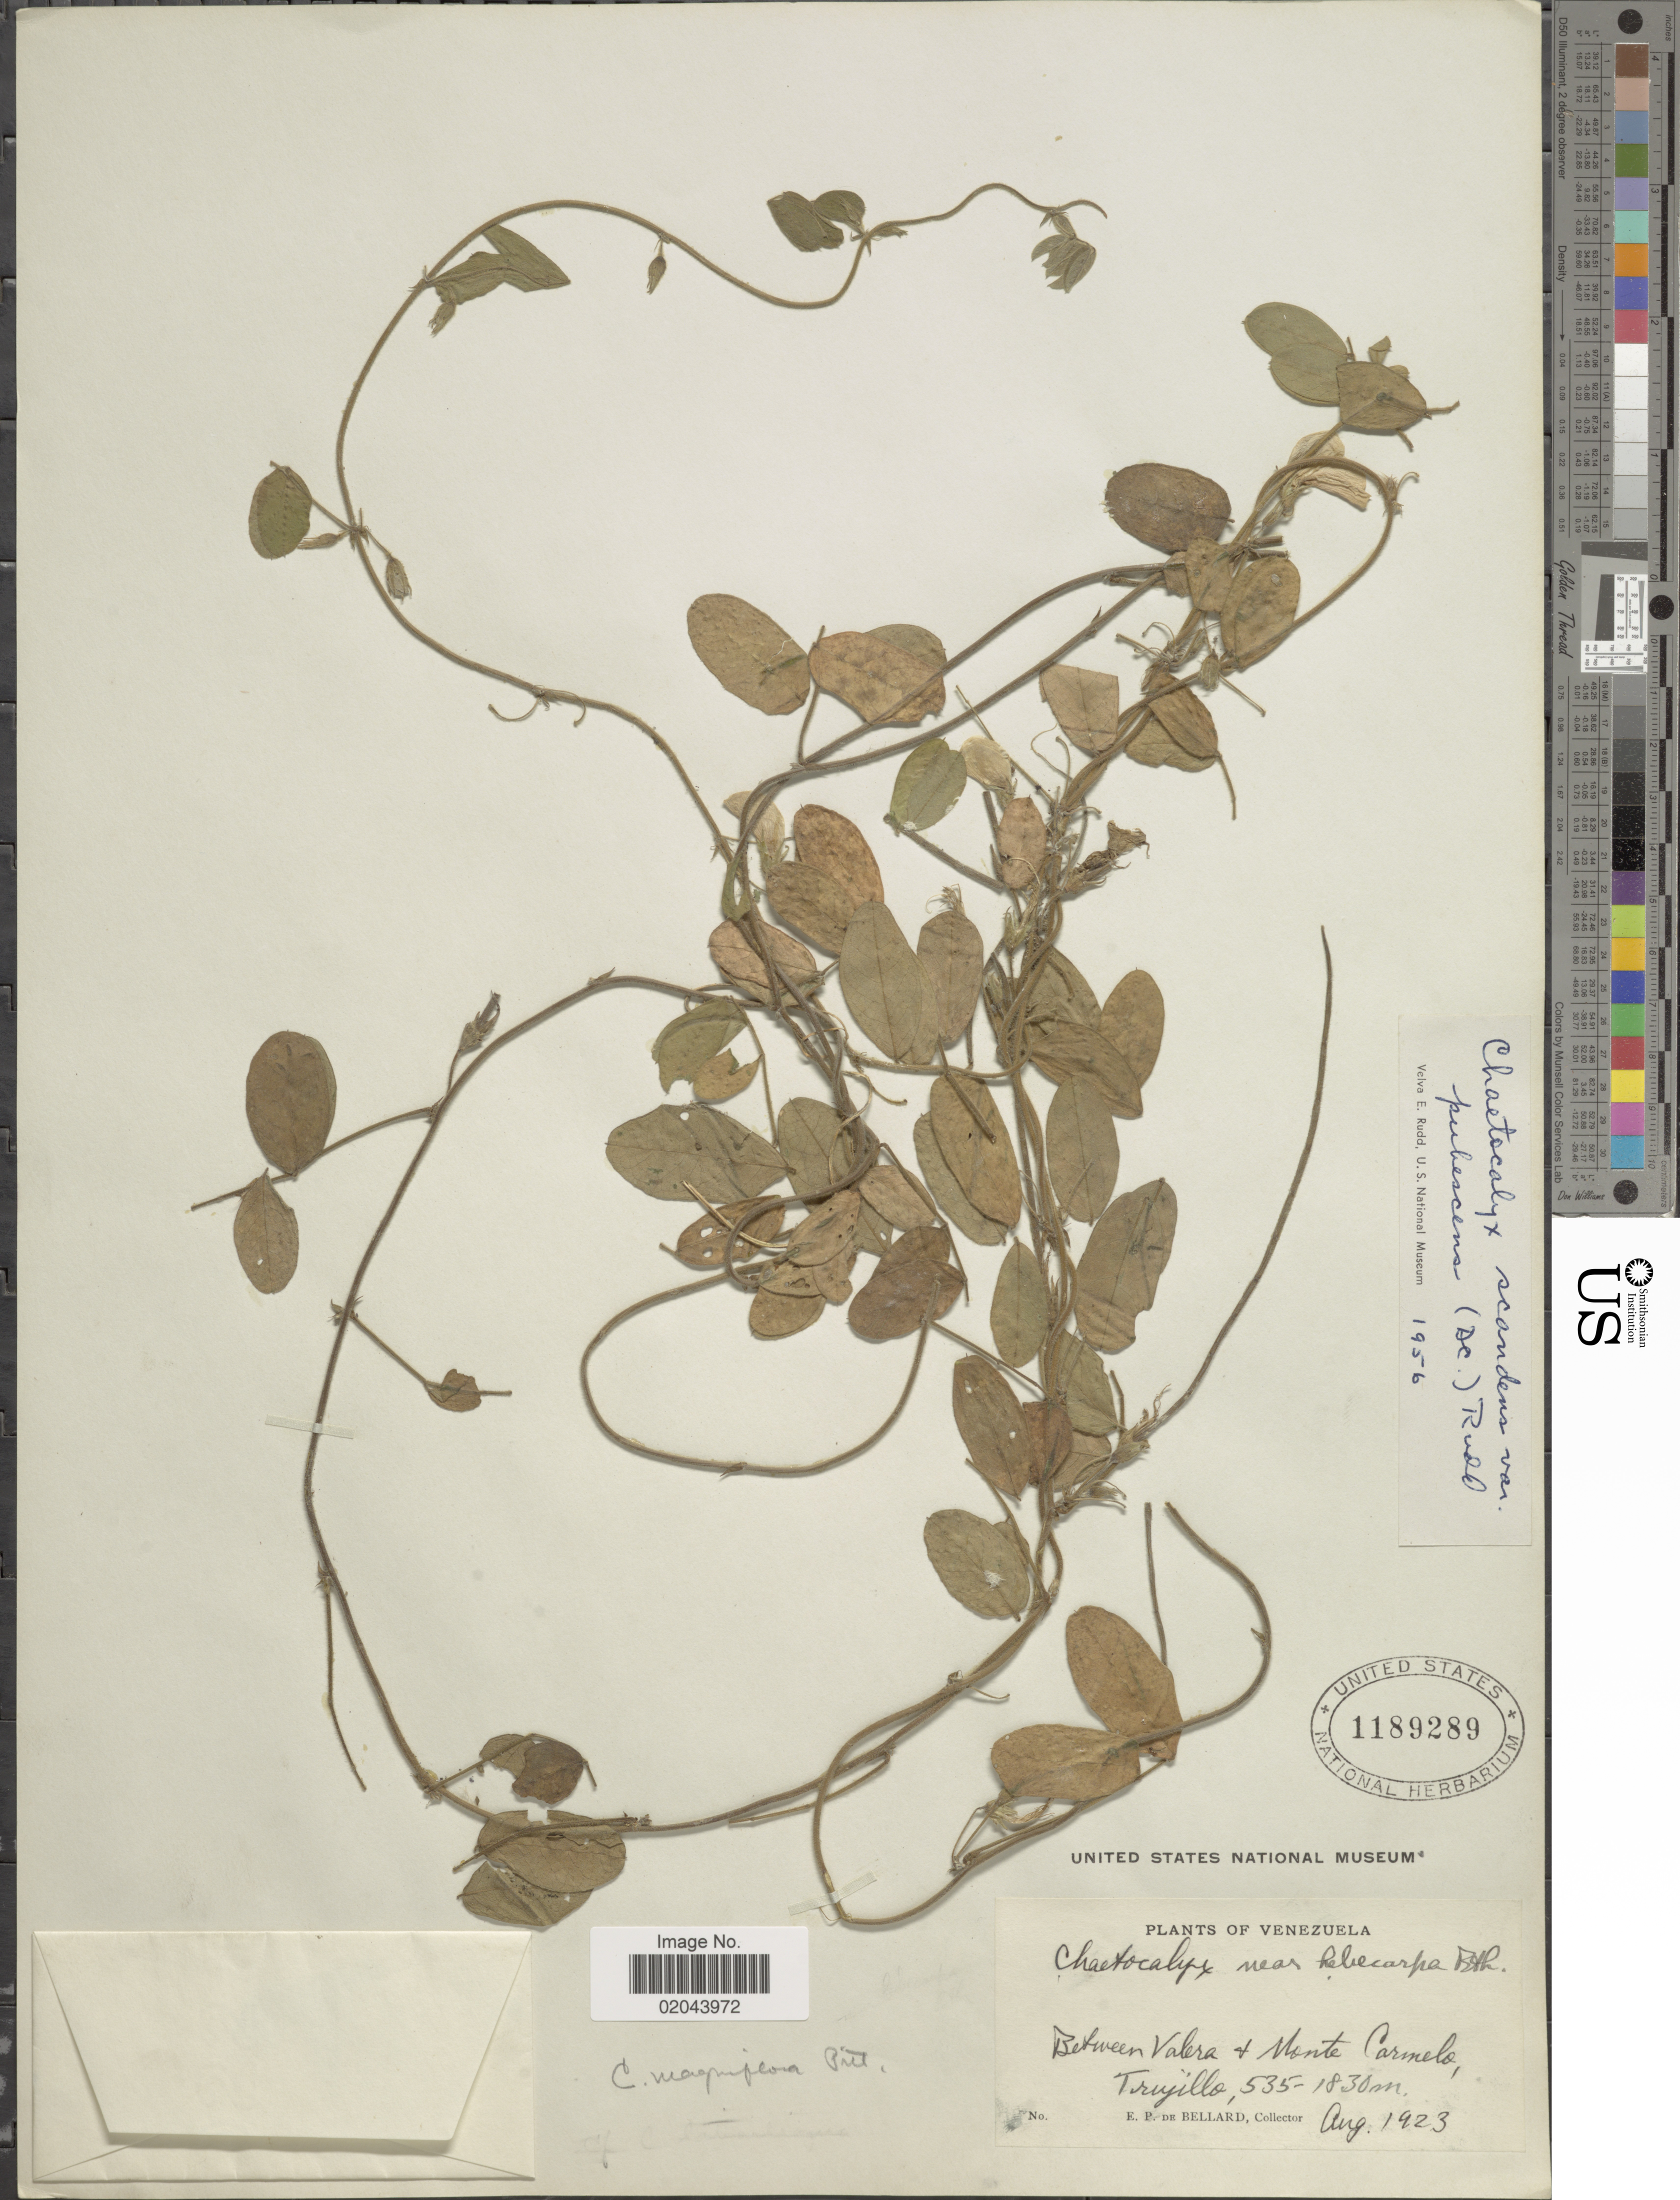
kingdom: Plantae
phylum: Tracheophyta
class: Magnoliopsida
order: Fabales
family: Fabaceae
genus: Chaetocalyx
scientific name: Chaetocalyx scandens var. pubescens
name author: (DC.) Rudd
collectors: E. de Bellard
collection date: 1923-08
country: Venezuela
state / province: Trujillo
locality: Between Valera + Monte Carmelo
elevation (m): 535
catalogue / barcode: US 1189289